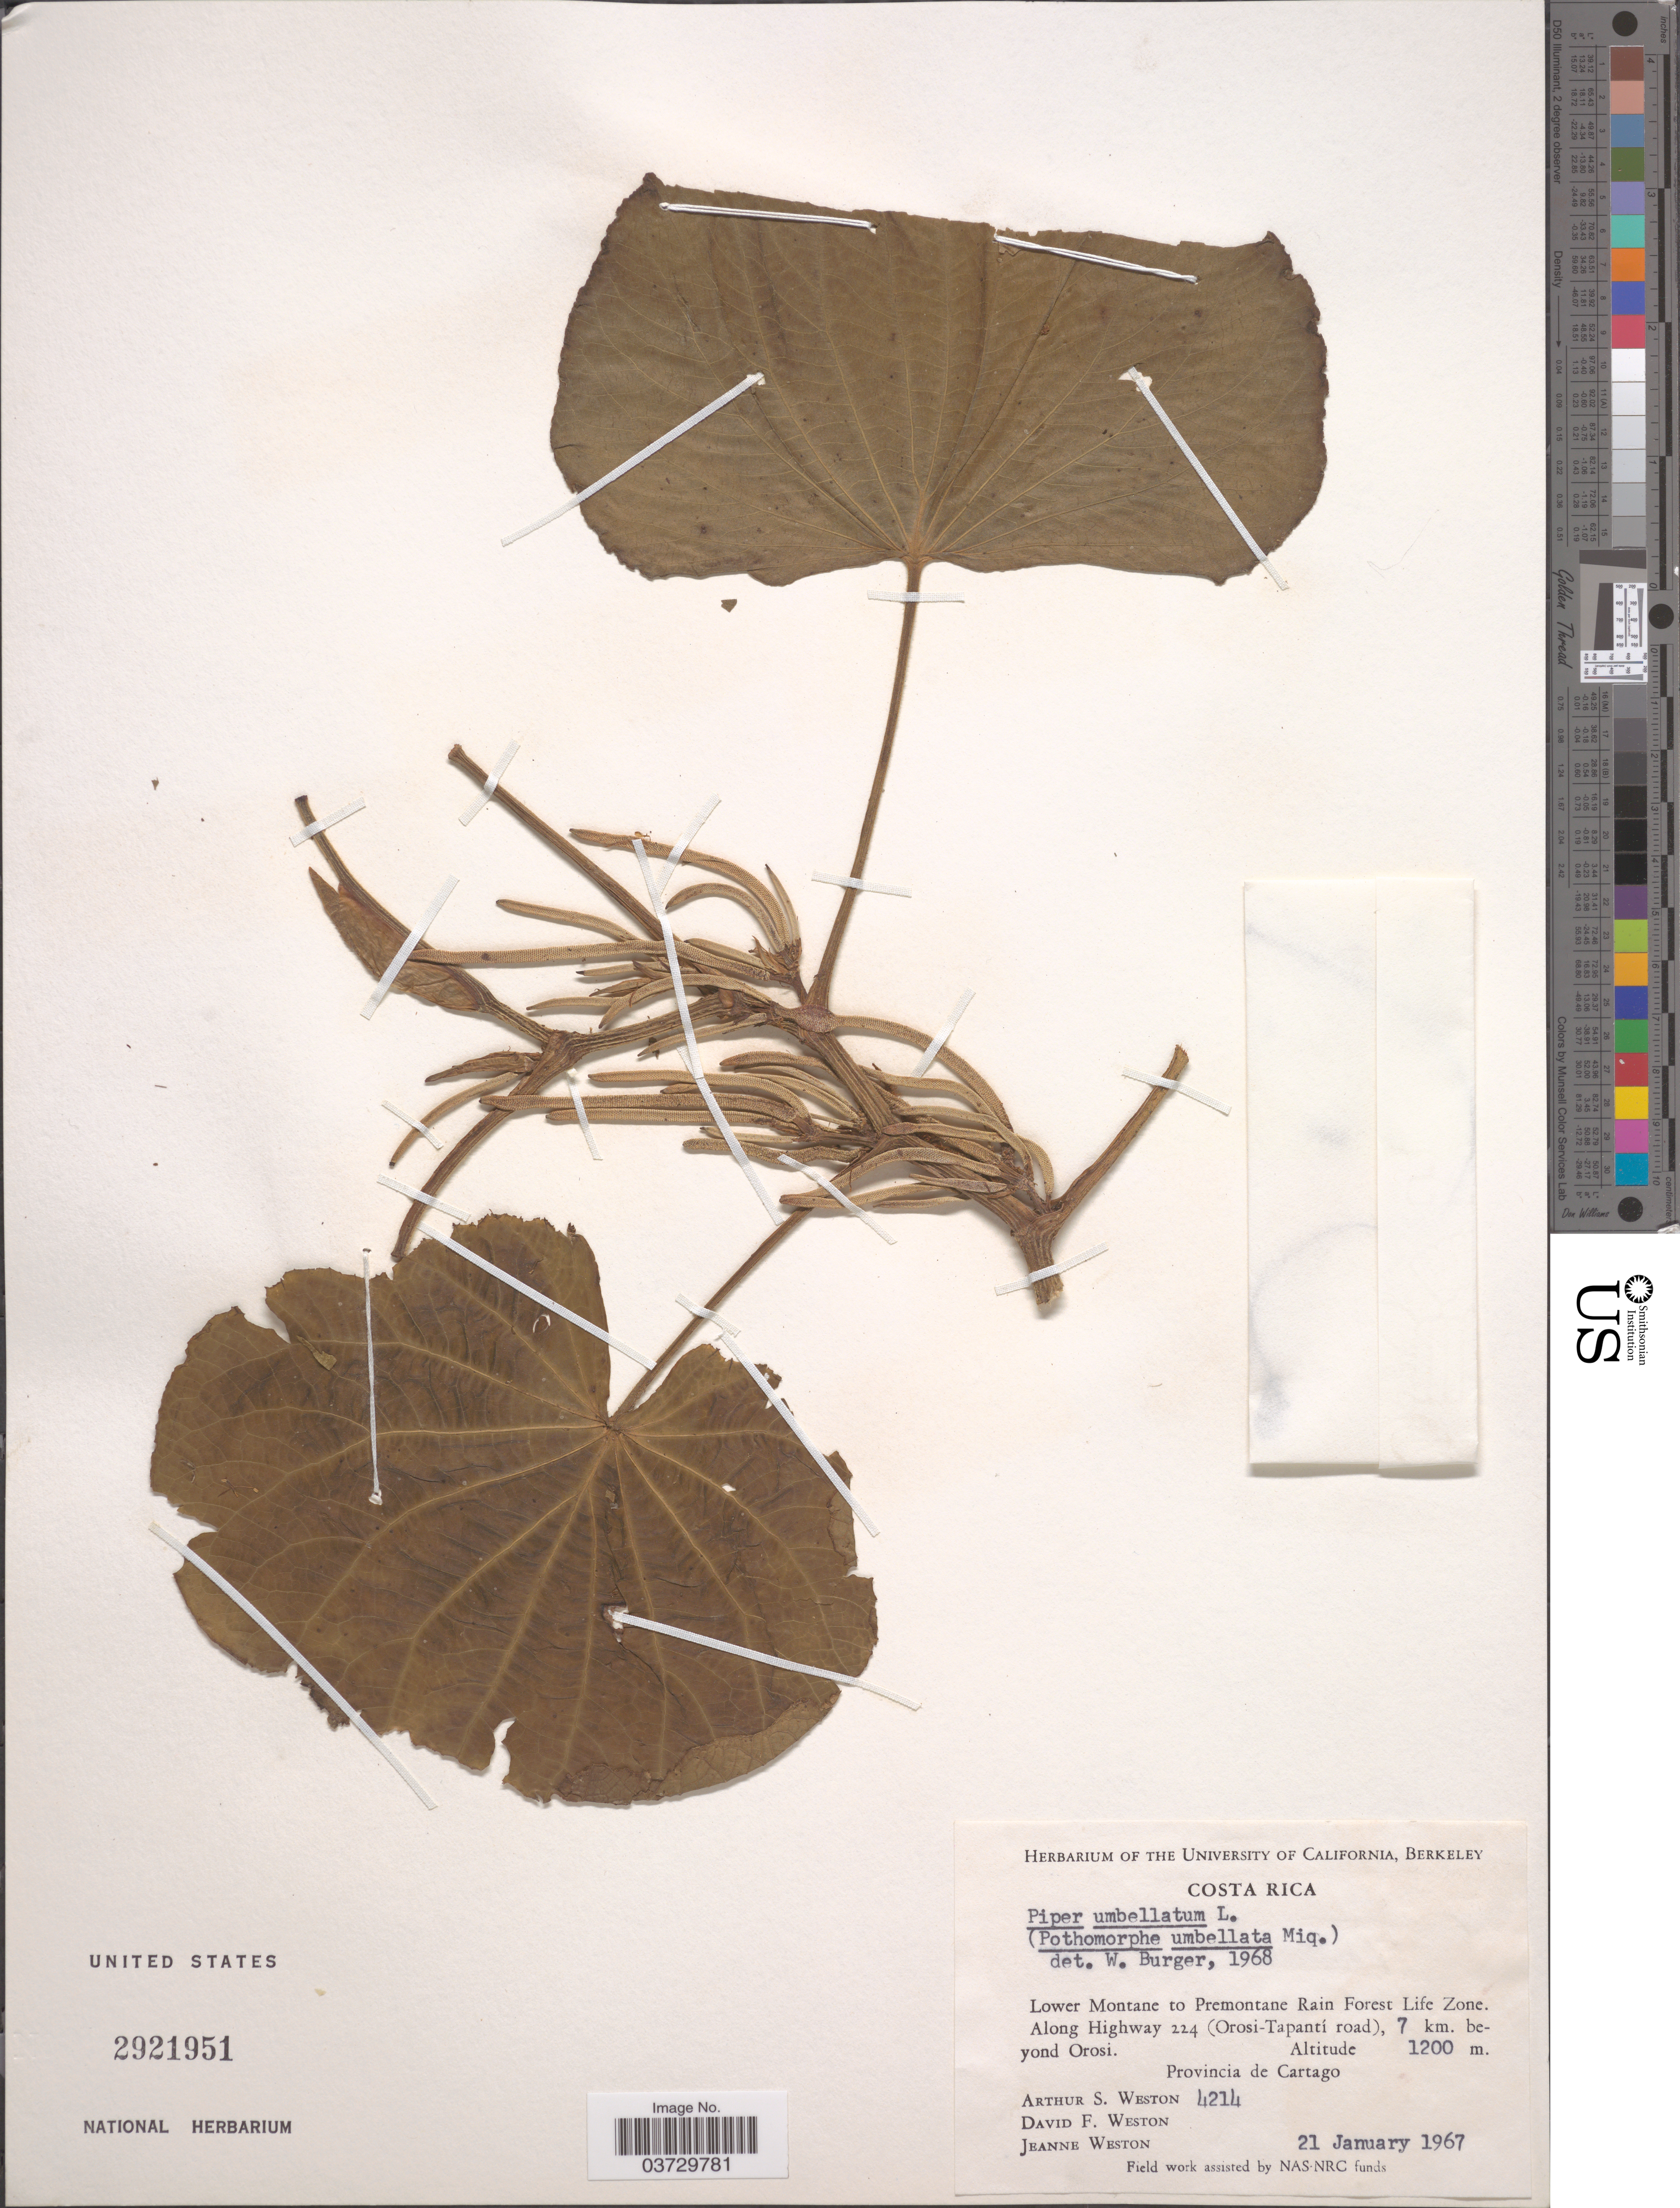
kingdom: Plantae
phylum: Tracheophyta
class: Magnoliopsida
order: Piperales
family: Piperaceae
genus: Piper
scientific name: Piper umbellatum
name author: L.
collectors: A. Weston, D. Weston & J. Weston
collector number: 4214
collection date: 1967-01-21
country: Costa Rica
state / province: Cartago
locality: Lower Montane to Premontane Rain Forest Life Zone. Along Highway 224 (Orosi-Tapantí road), 7 km. beyond Orosi.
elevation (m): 1200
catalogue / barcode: US 2921951